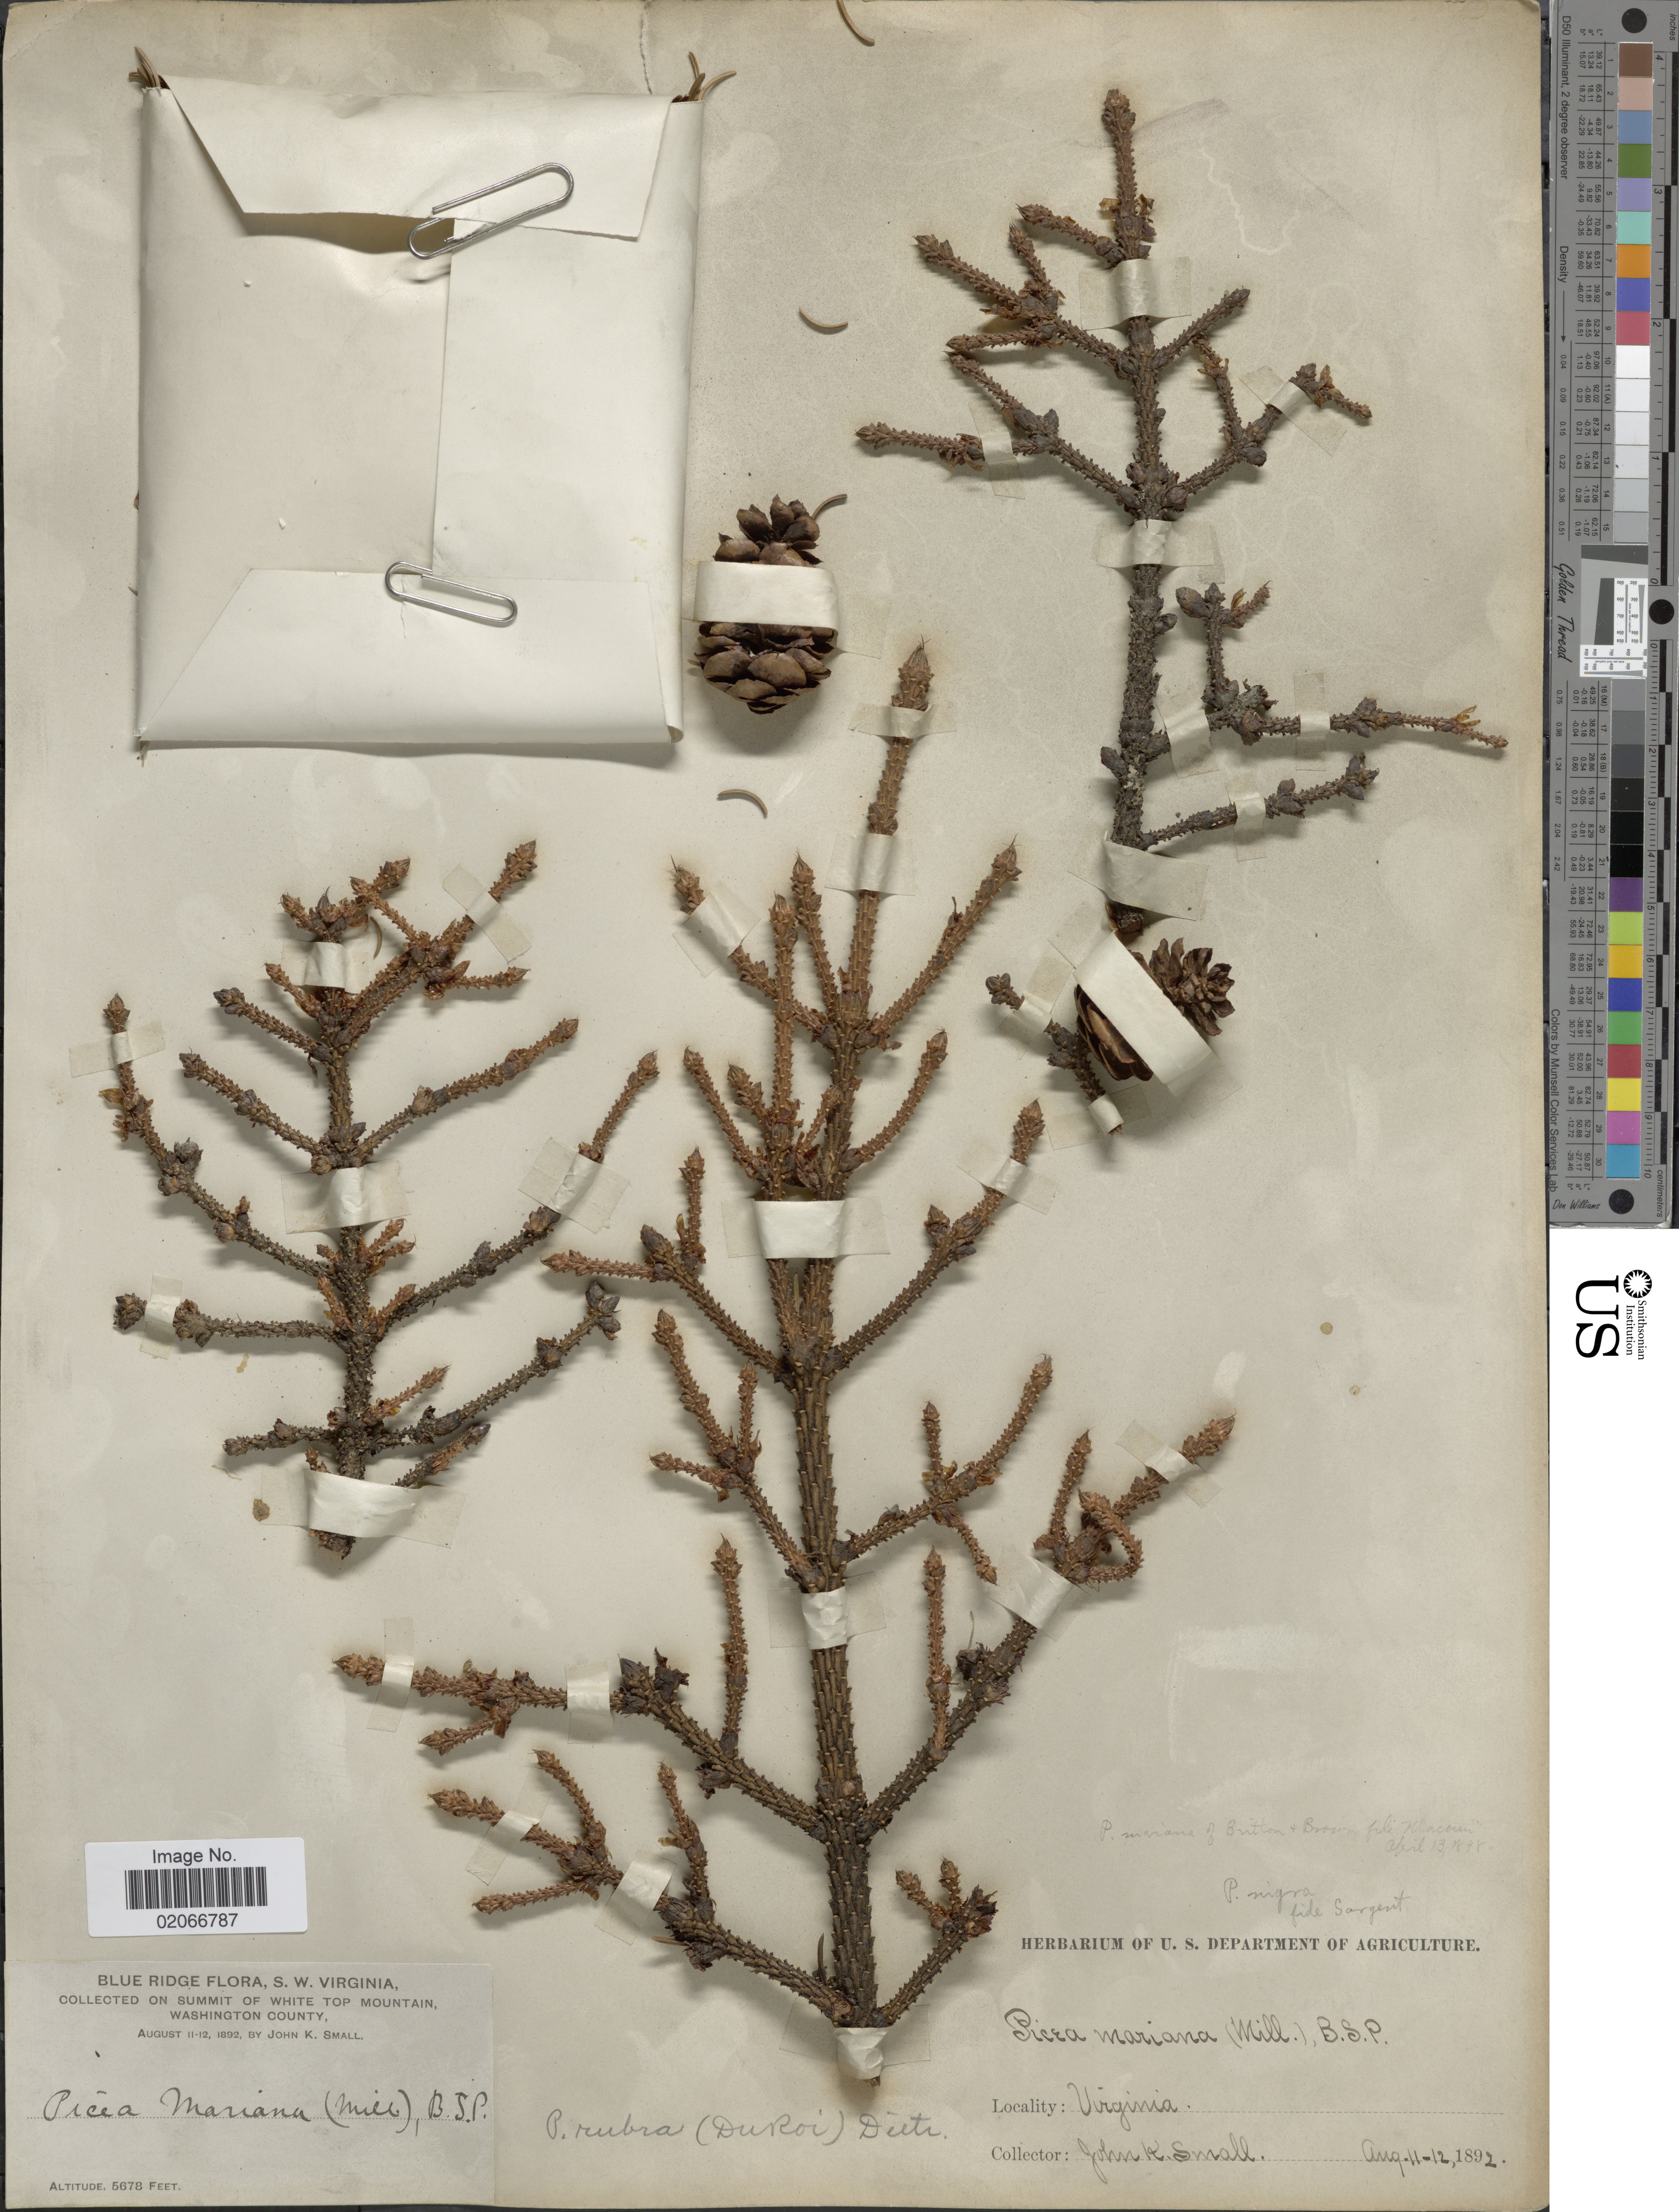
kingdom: Plantae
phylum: Tracheophyta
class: Pinopsida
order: Pinales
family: Pinaceae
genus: Picea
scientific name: Picea rubens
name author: Sarg.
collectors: J. K. Small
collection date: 1892-08-11/1892-08-12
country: United States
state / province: Virginia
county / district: Washington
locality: Blue Ridge, S.W. Virginia, Summit of White Top Mountain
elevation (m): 1731